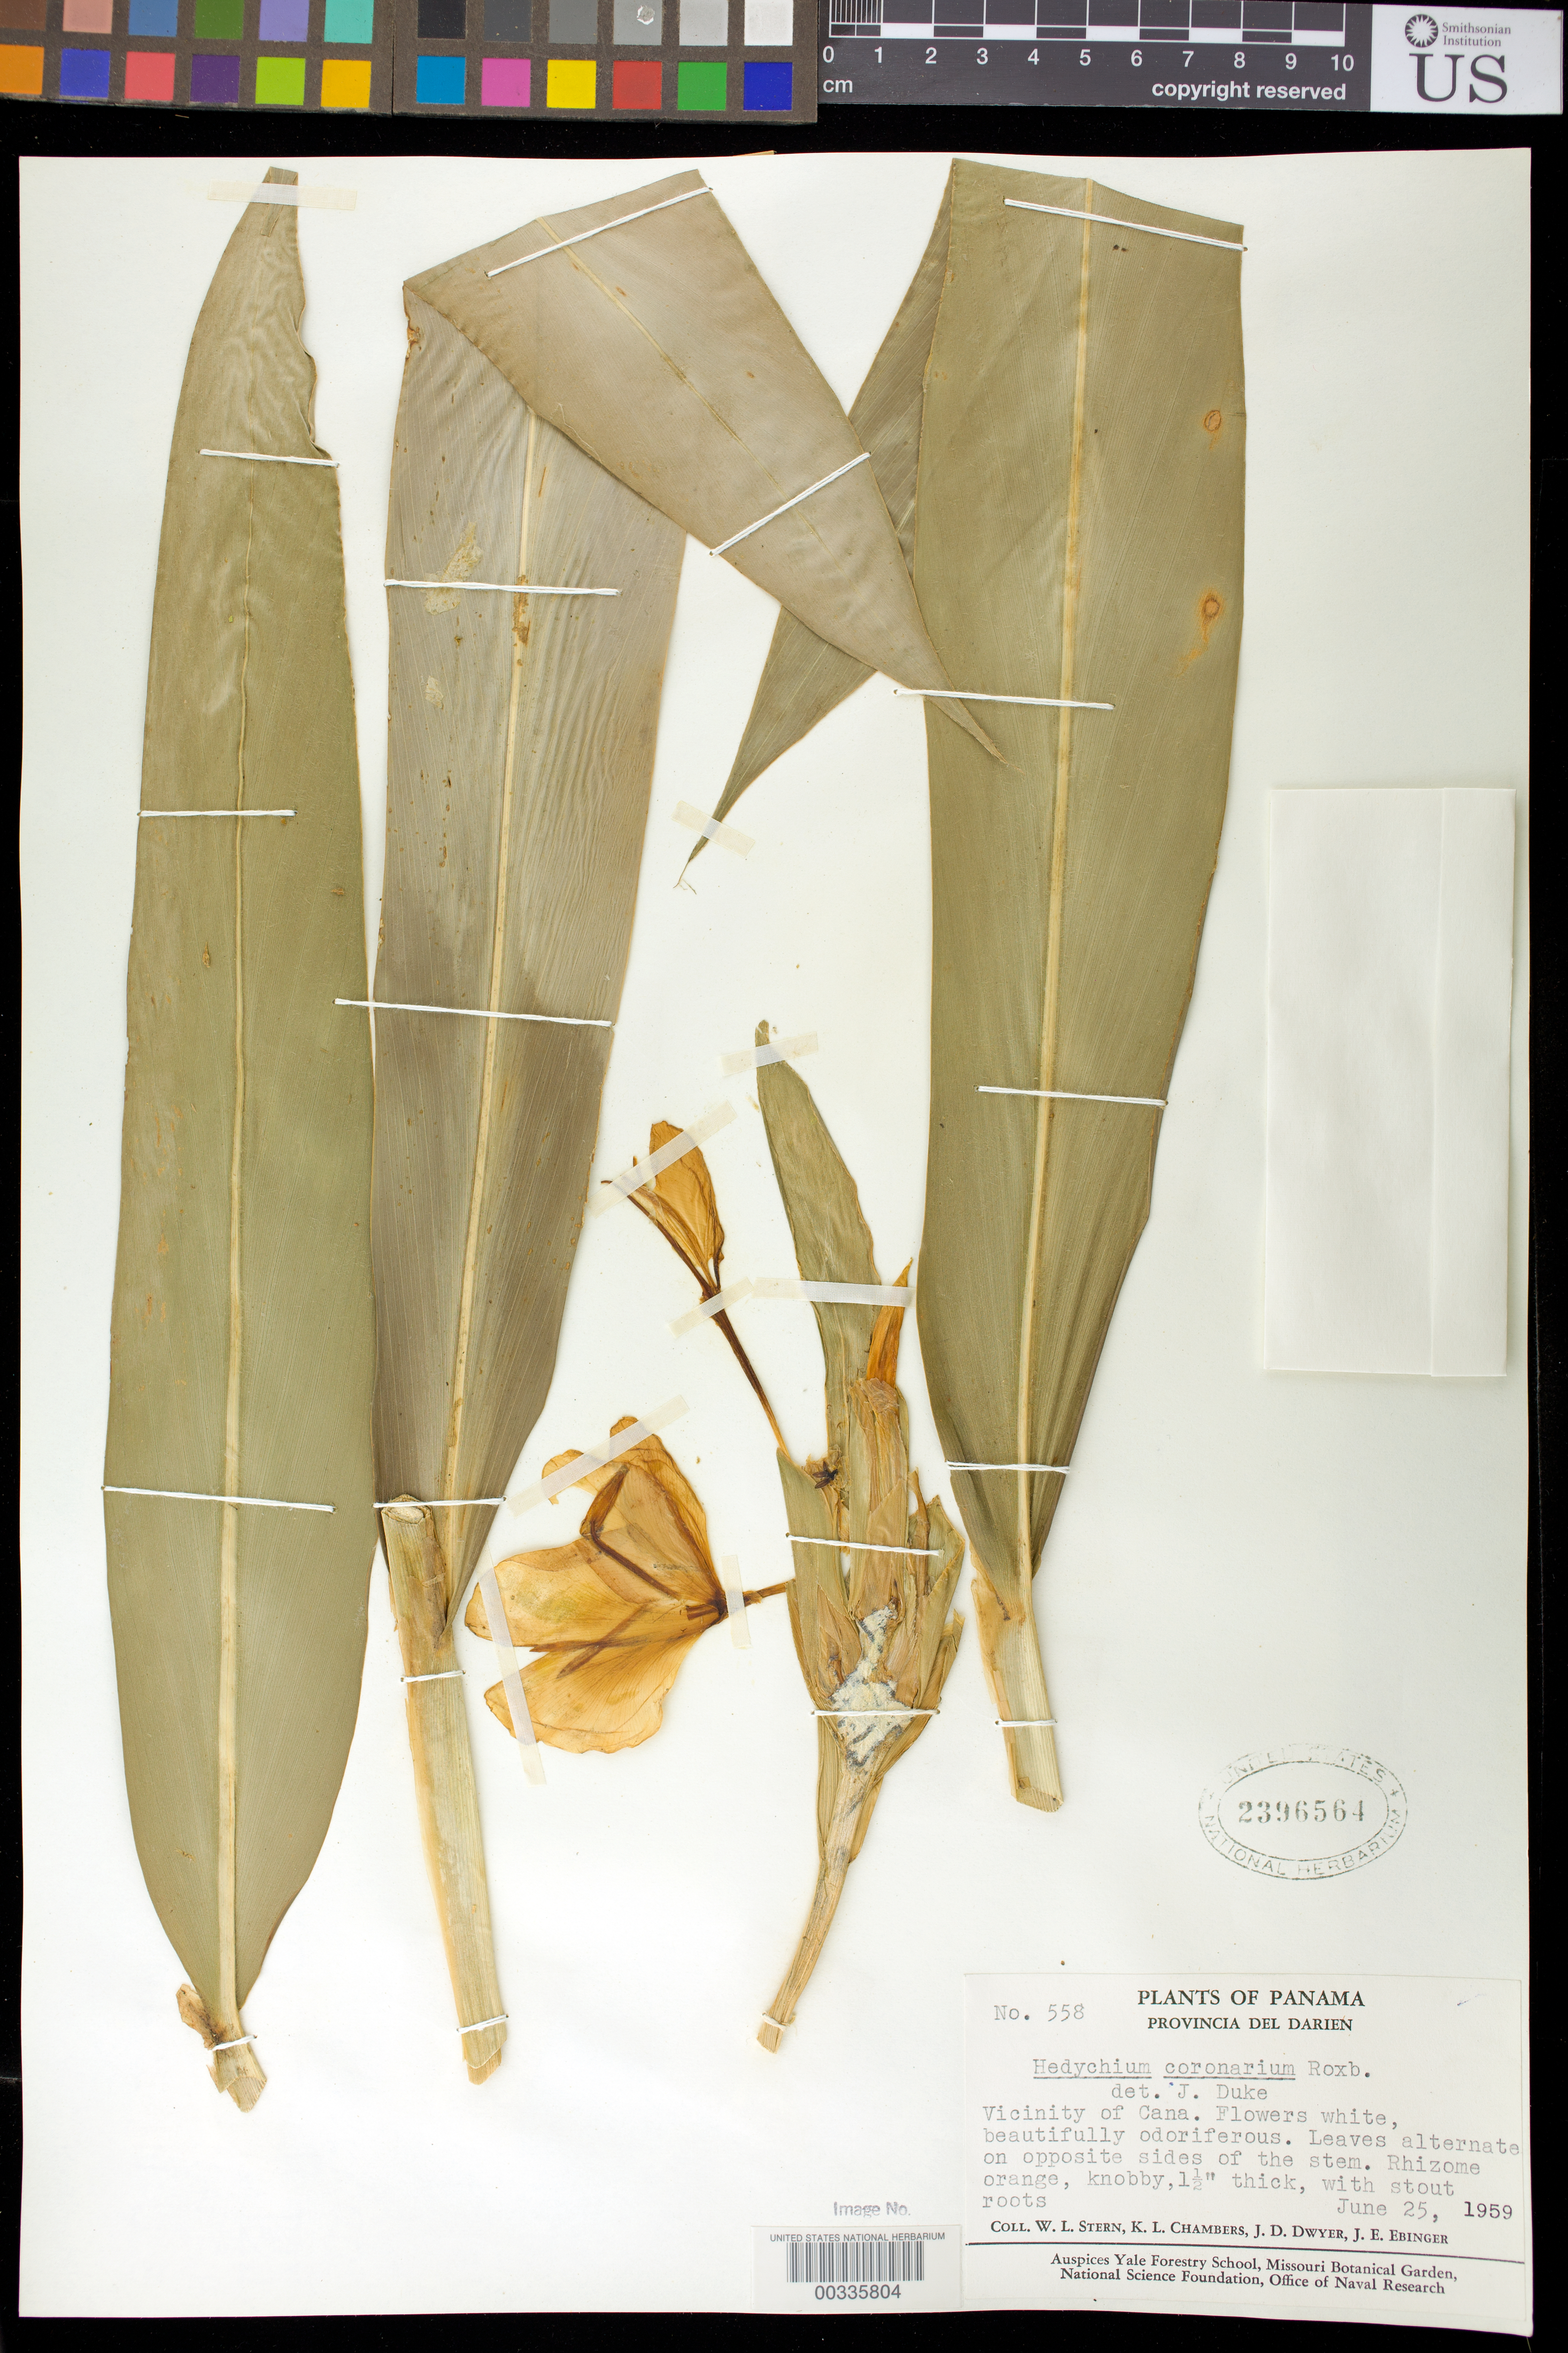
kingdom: Plantae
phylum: Tracheophyta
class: Liliopsida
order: Zingiberales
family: Zingiberaceae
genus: Hedychium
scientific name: Hedychium coronarium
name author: J. Koenig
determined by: Duke, J.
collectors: W. L. Stern, K. L. Chambers, J. D. Dwyer & J. Ebinger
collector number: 558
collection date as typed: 25 Jun 1959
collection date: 1959-06-25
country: Panama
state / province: Darién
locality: Vicinity of Cana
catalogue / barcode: US 2396564